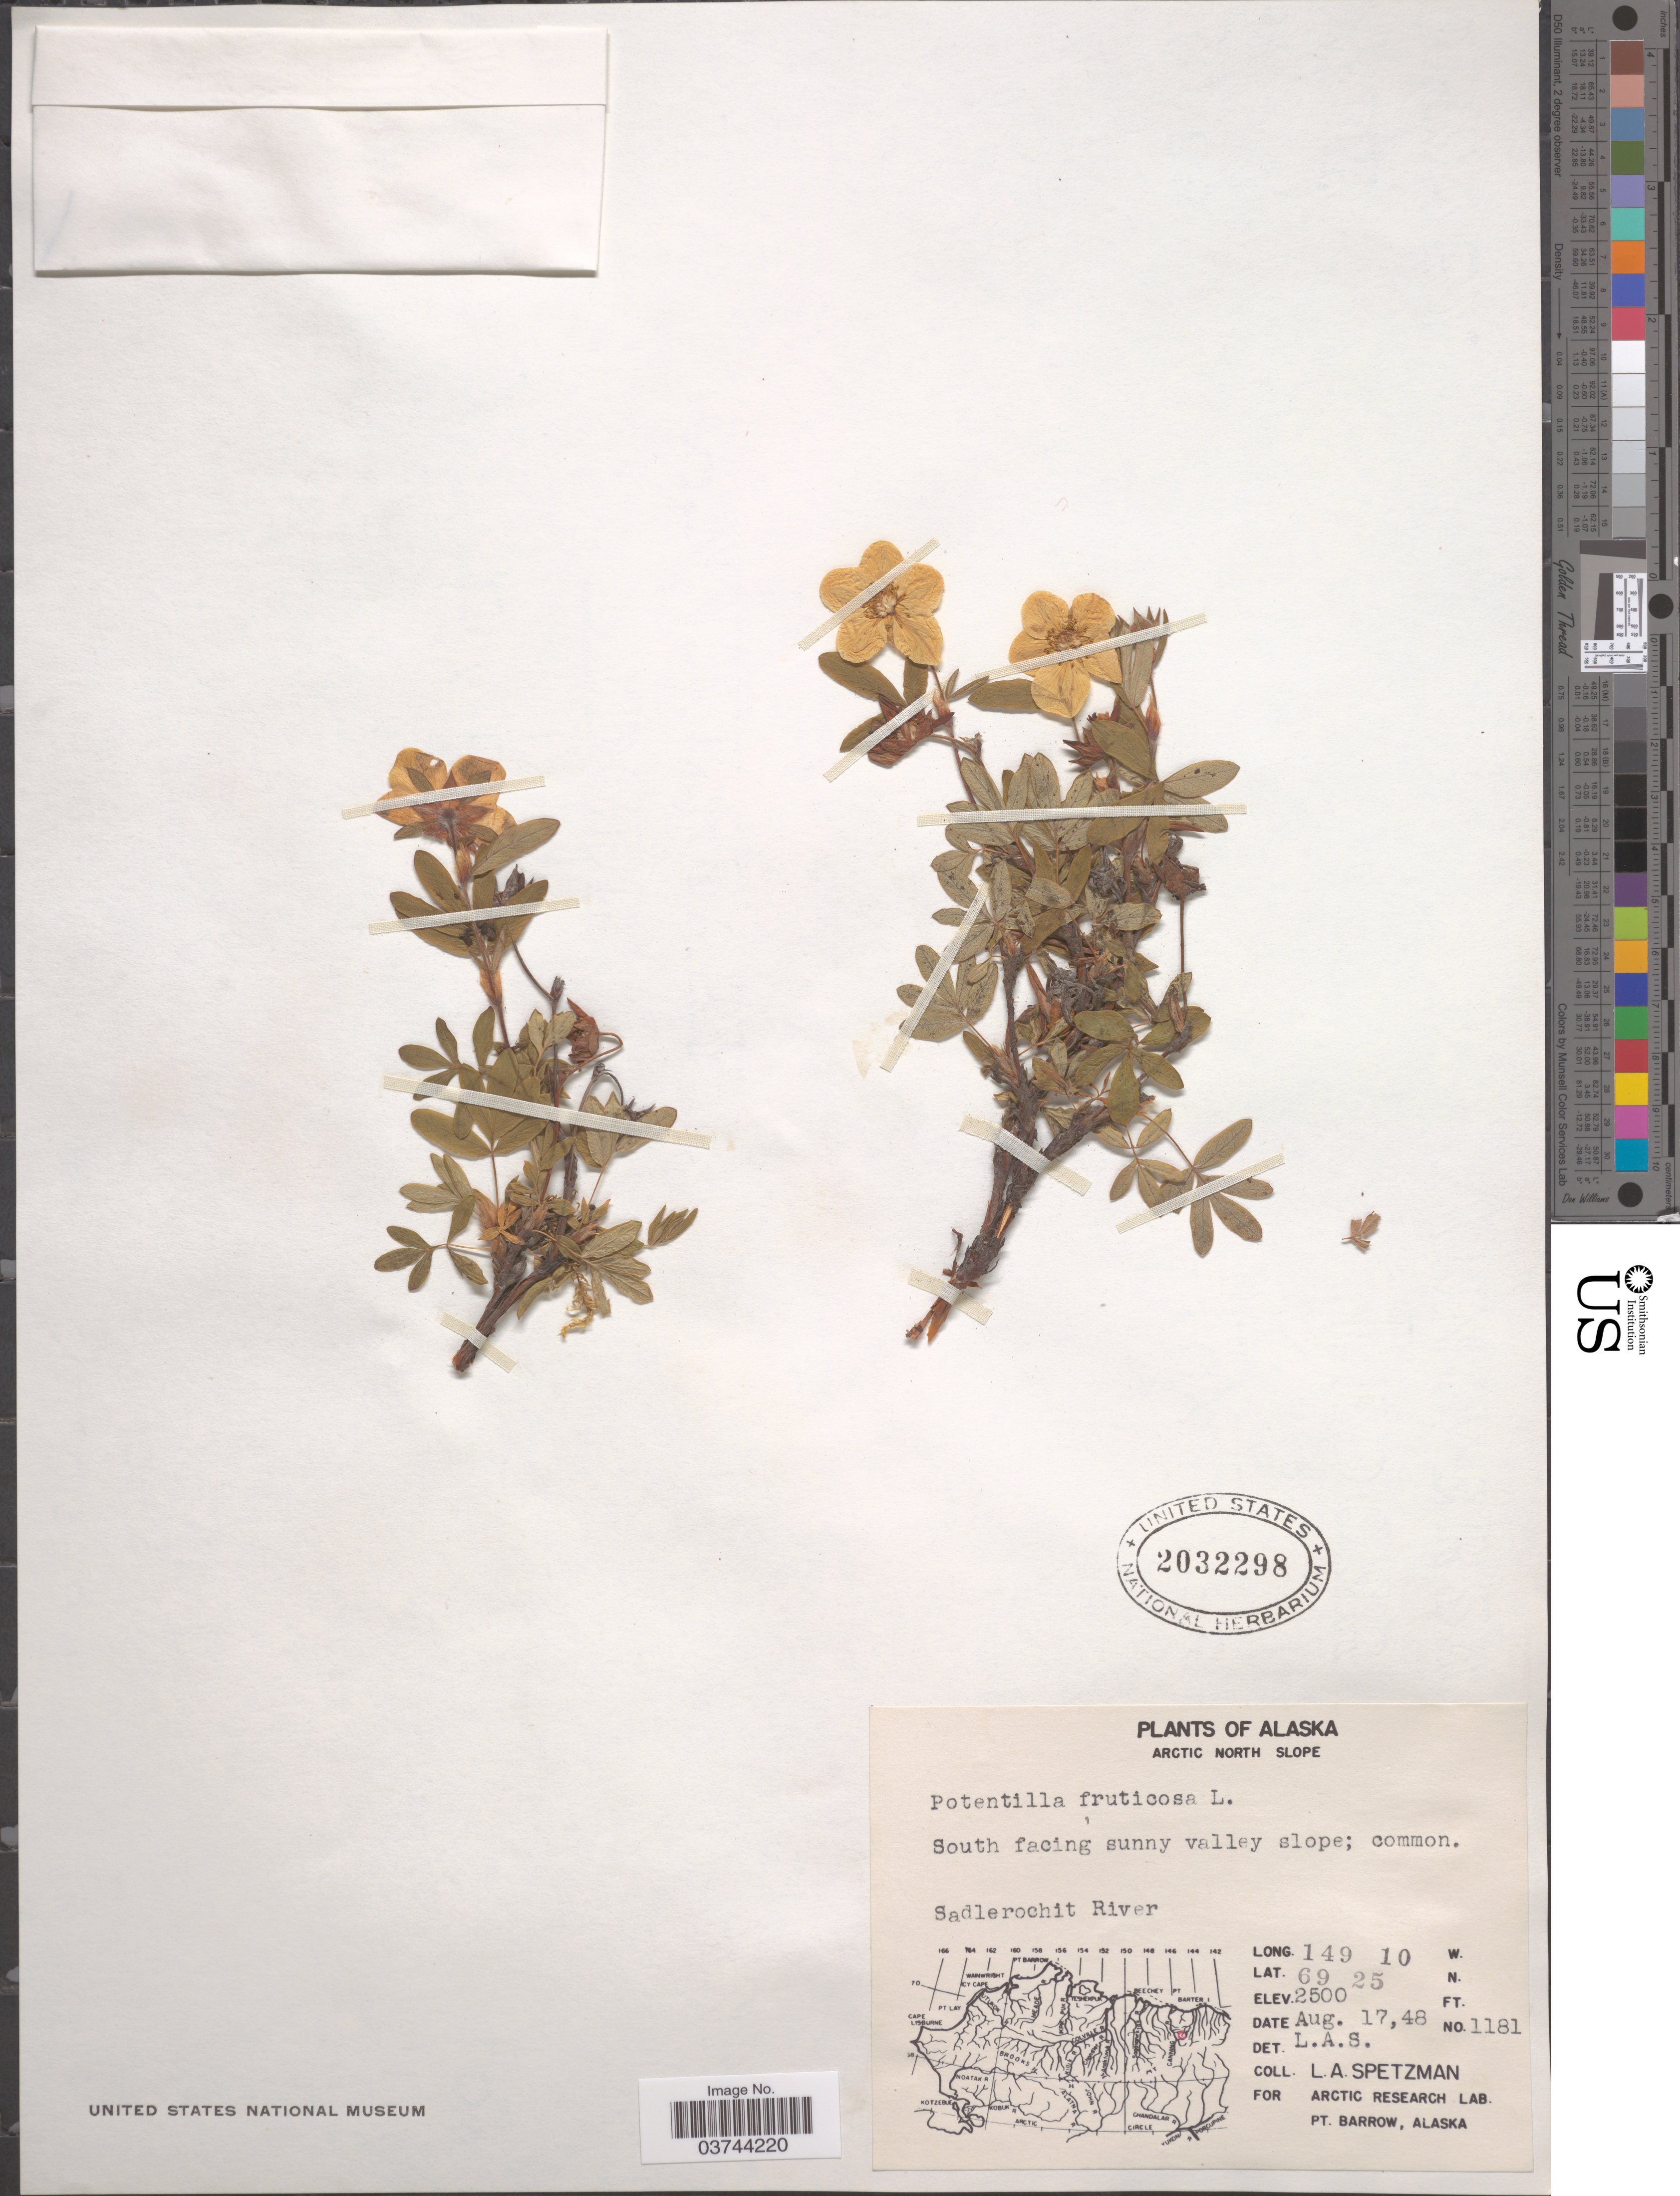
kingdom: Plantae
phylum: Tracheophyta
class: Magnoliopsida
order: Rosales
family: Rosaceae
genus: Dasiphora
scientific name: Dasiphora fruticosa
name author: (L.) Rydb.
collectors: L. Spetzman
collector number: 1181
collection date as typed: Transcribed d/m/y: 17/8/48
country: United States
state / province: Alaska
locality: Arctic North Slope. South facing sunny valley slope. Sadlerochit River.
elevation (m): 762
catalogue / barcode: US 2032298